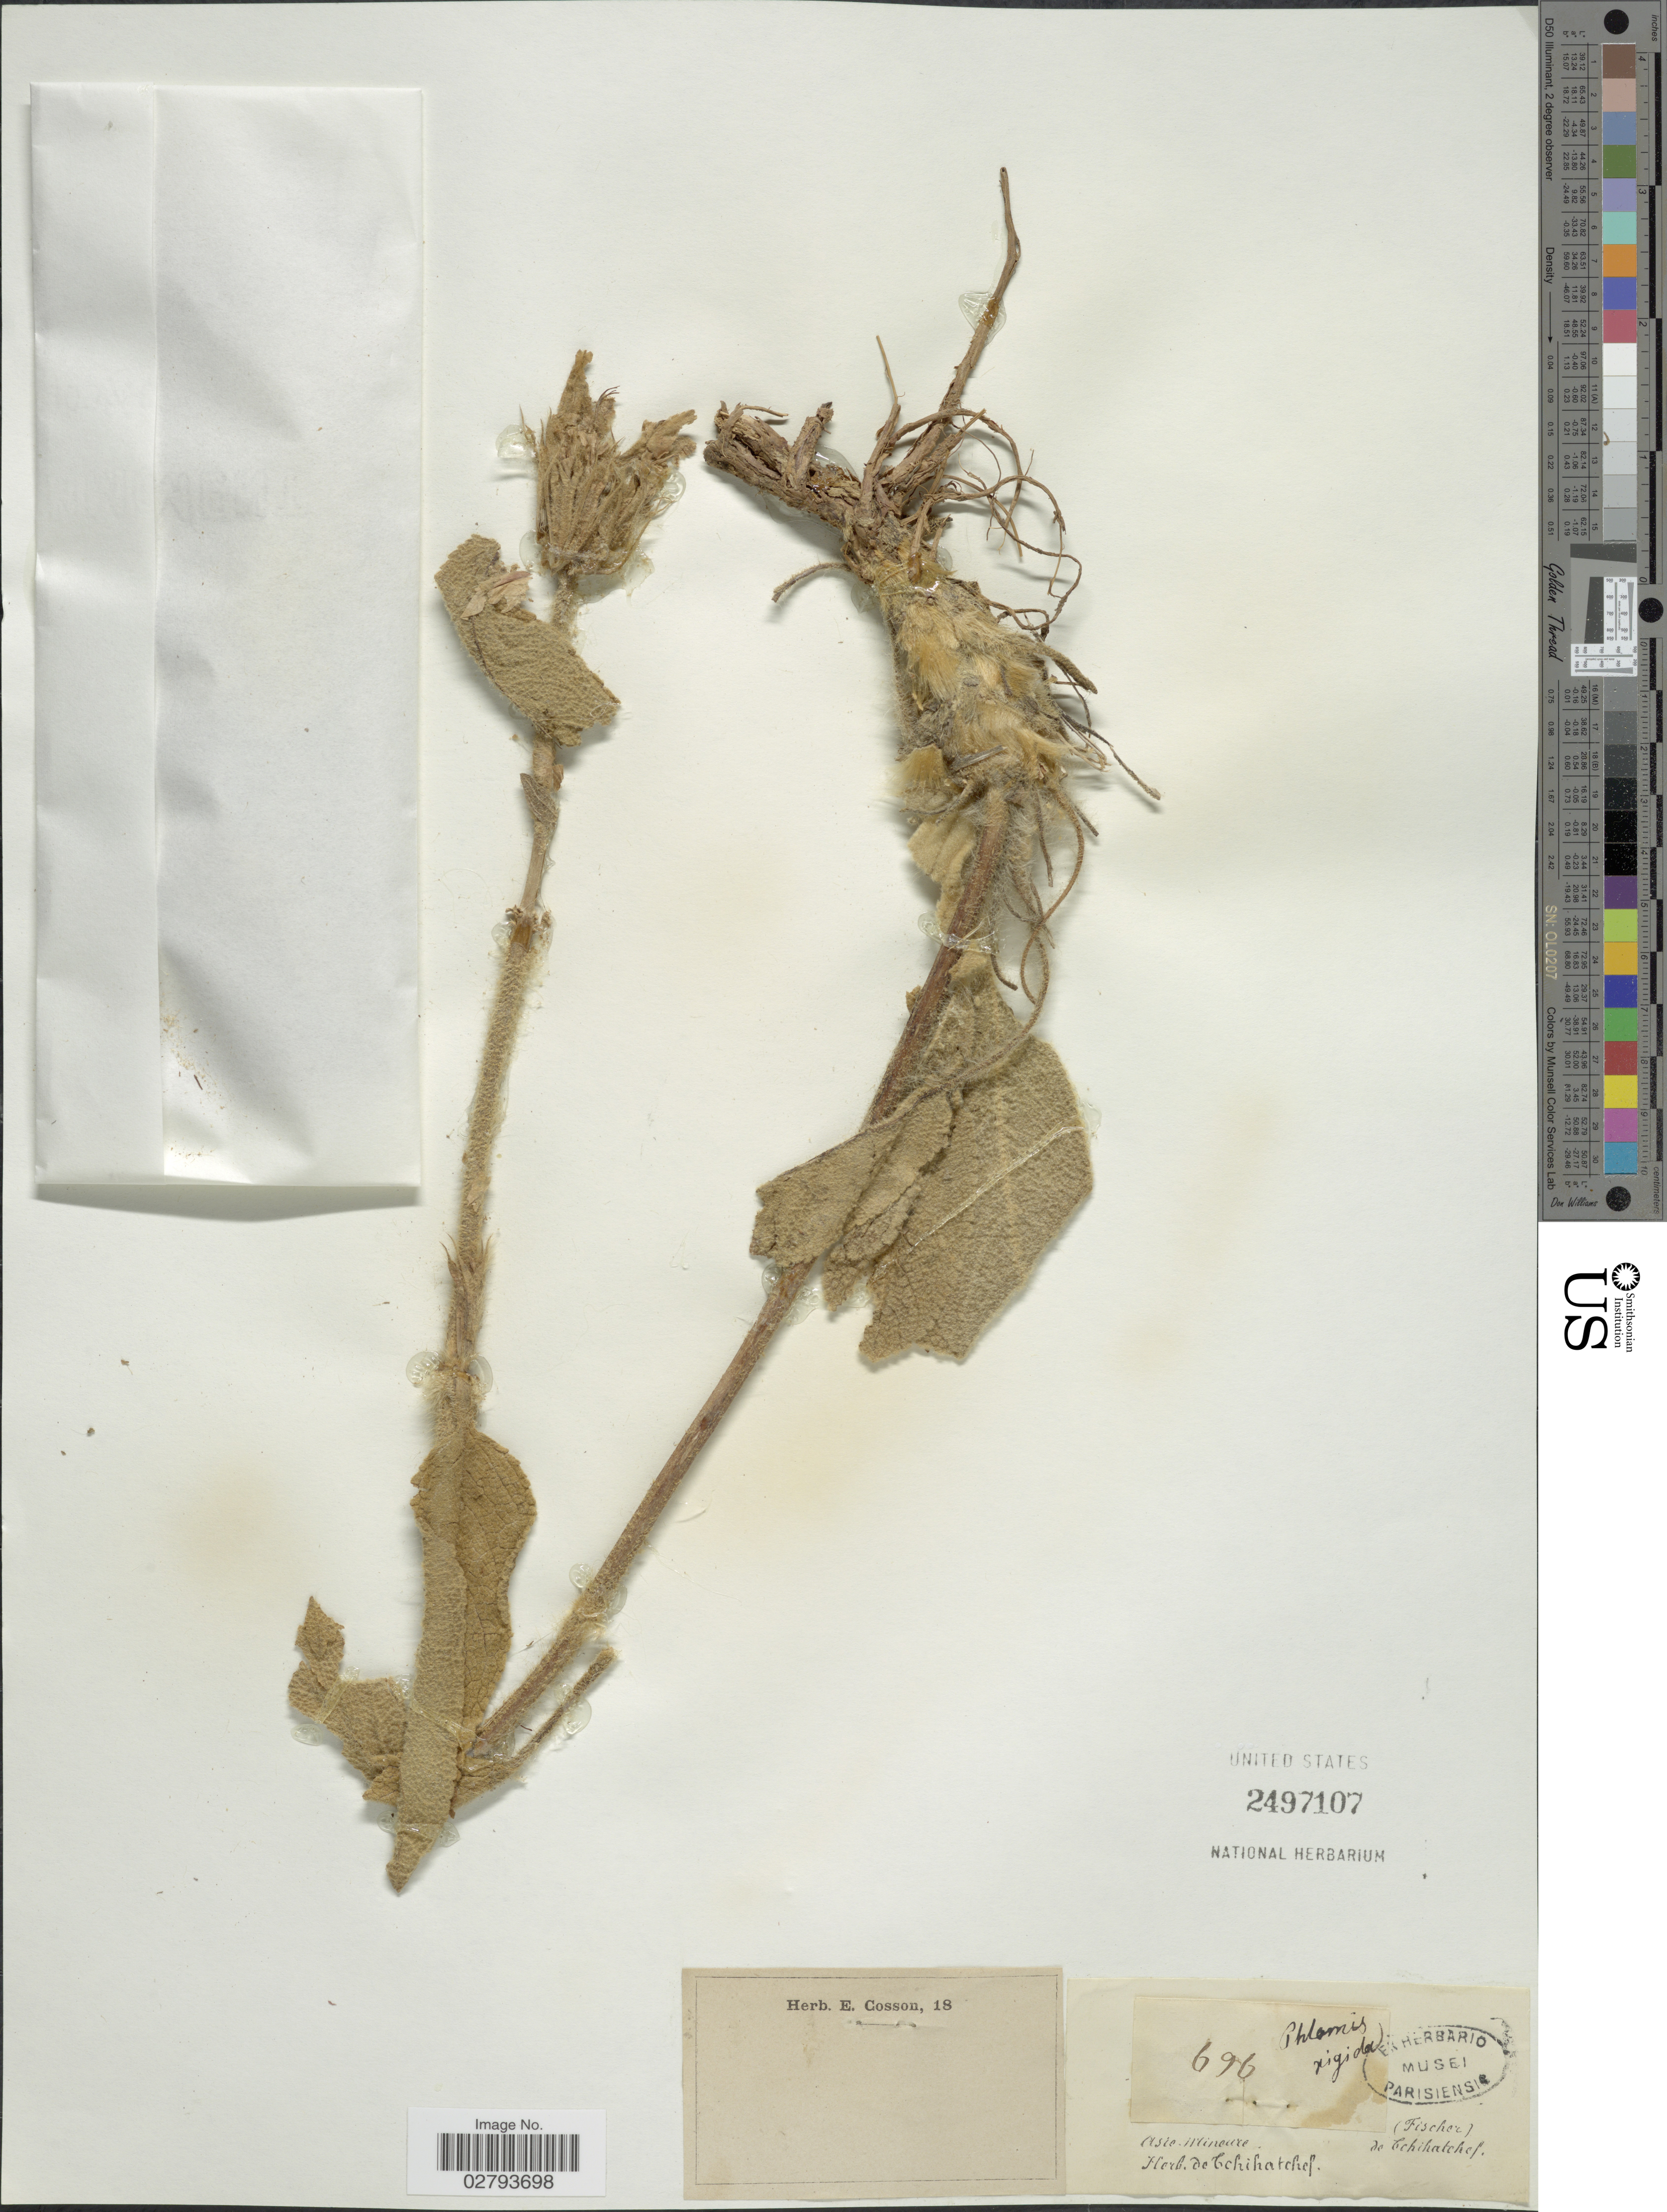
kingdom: Plantae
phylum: Tracheophyta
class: Magnoliopsida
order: Lamiales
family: Lamiaceae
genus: Phlomis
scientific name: Phlomis rigida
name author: Labill.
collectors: Herb. de Tchihatchef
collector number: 696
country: Turkey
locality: Asia minoure.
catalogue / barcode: US 2497107